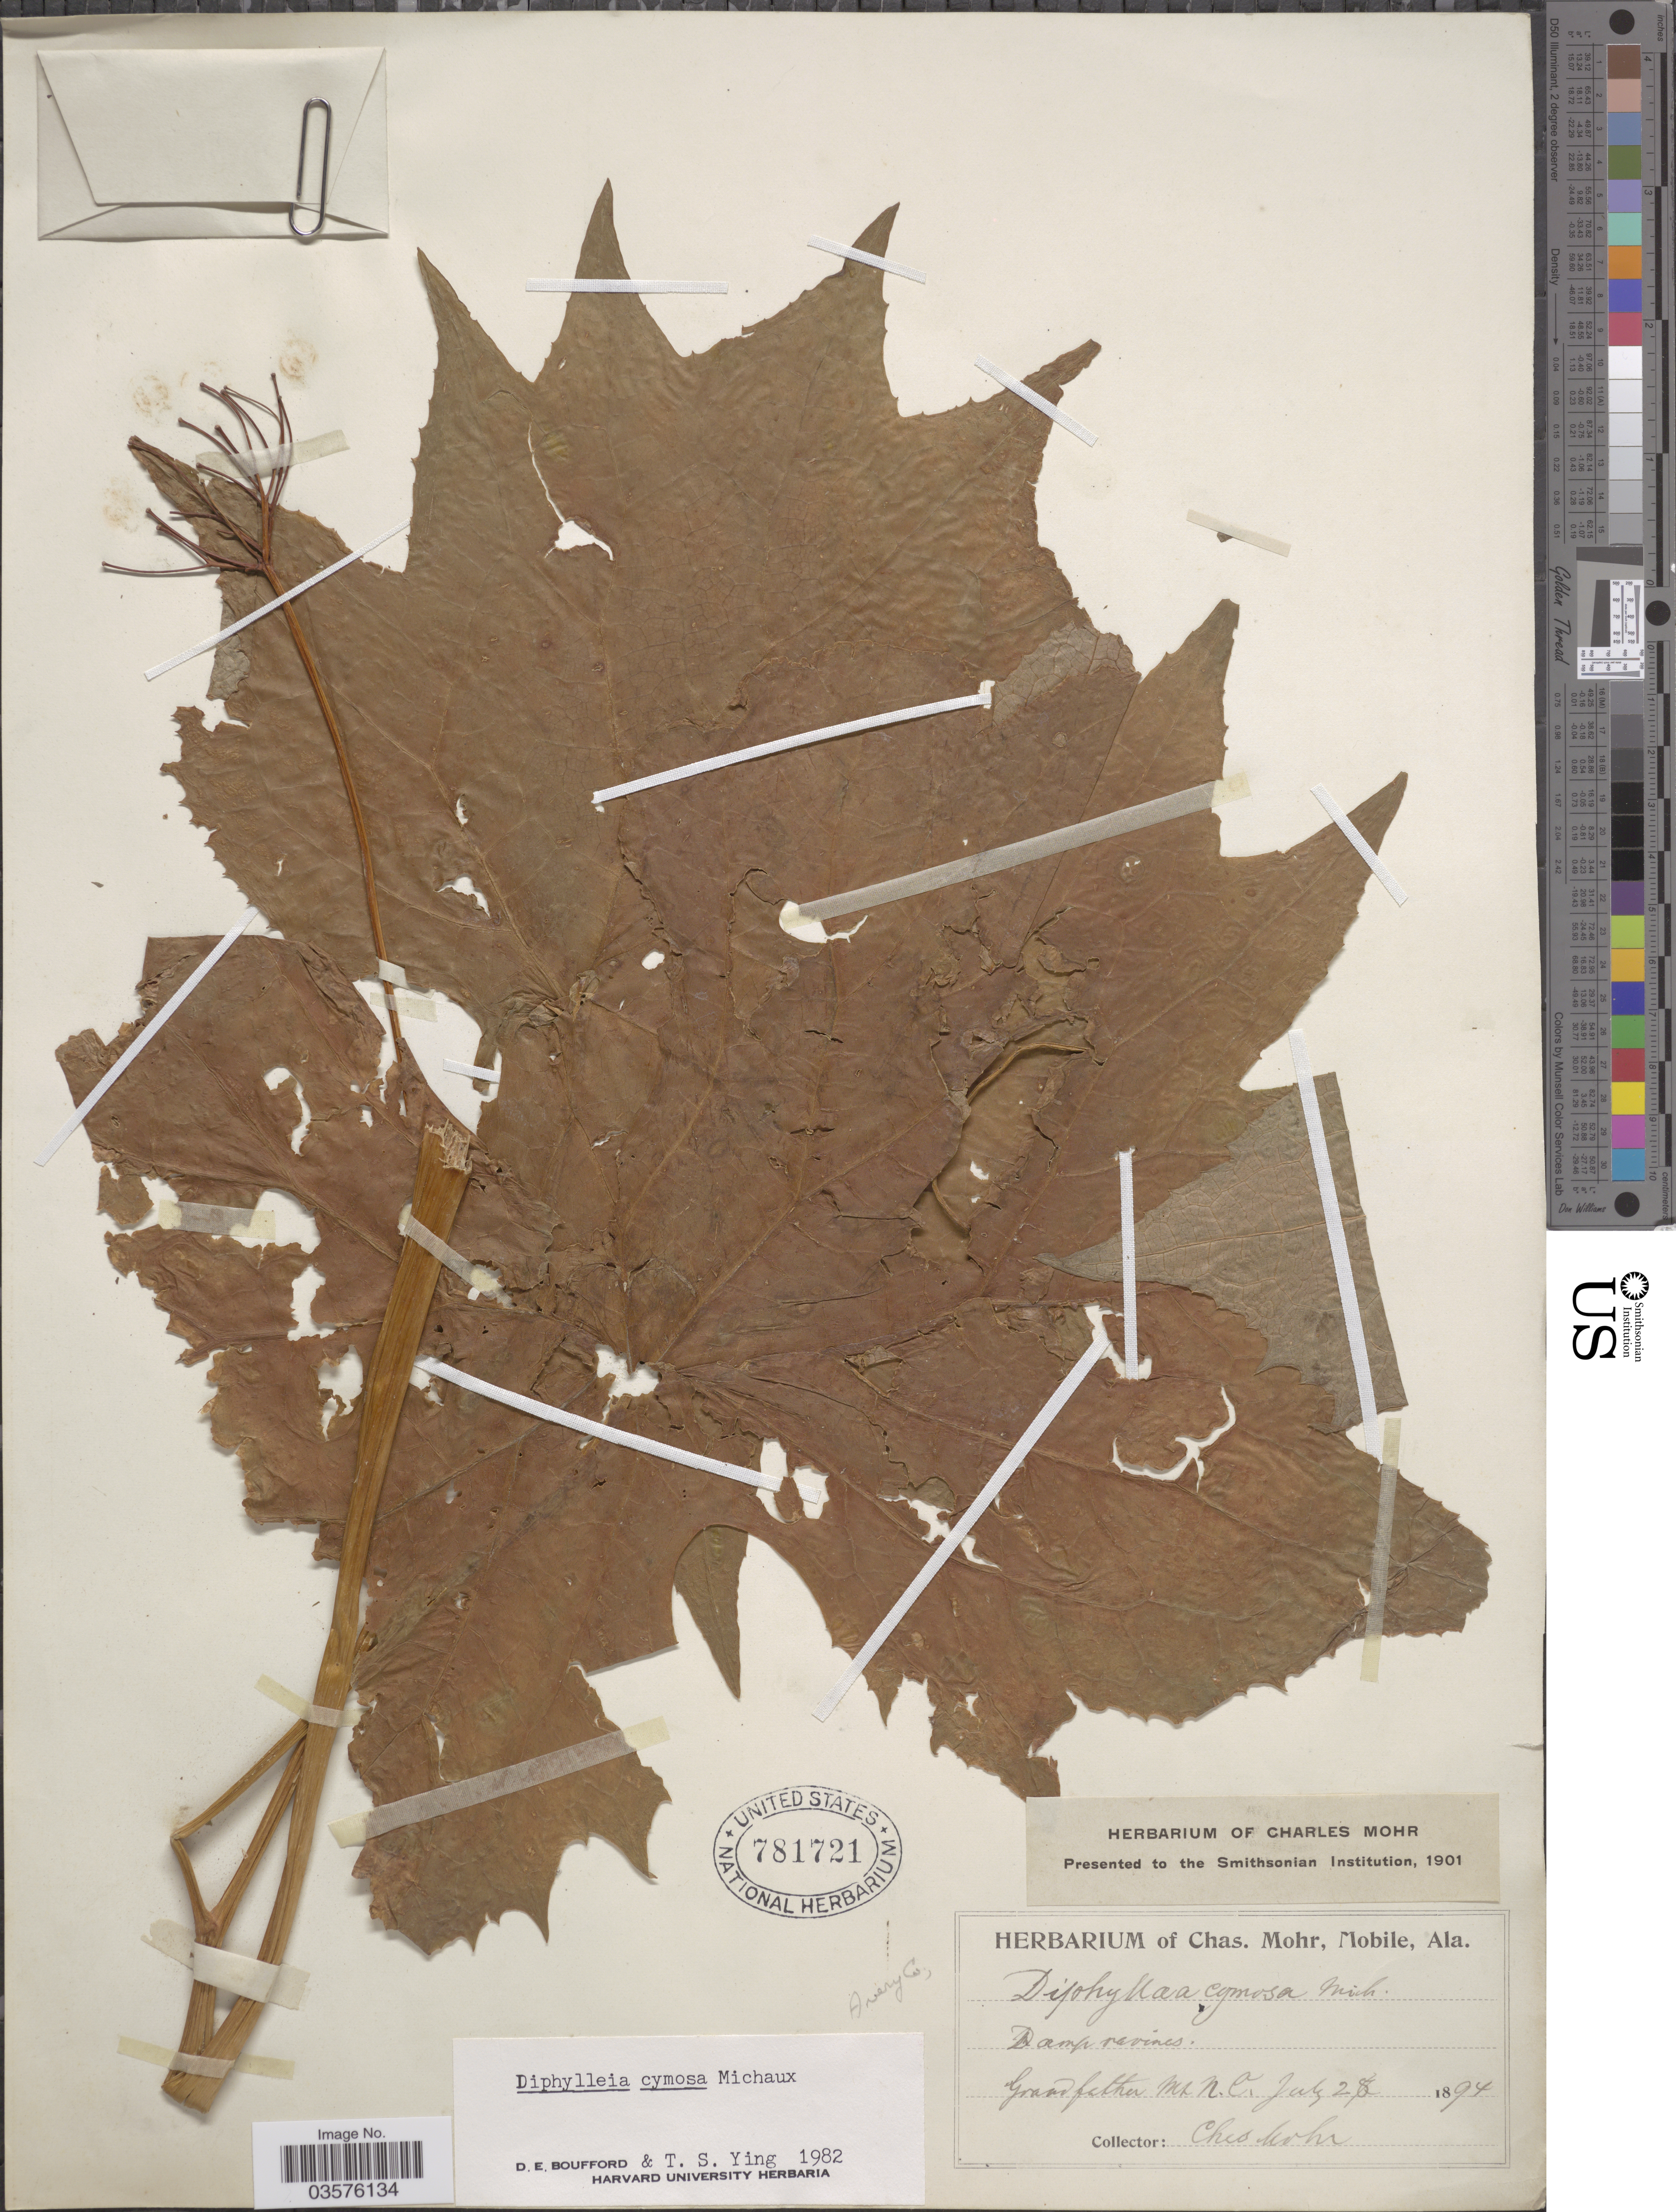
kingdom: Plantae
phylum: Tracheophyta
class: Magnoliopsida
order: Ranunculales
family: Berberidaceae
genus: Diphylleia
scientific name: Diphylleia cymosa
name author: Michx.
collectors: Mohr, C. T. (herbarium)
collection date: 1894-07-28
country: United States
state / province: North Carolina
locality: Grandfather Mt. Avery Co.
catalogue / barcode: US 781721